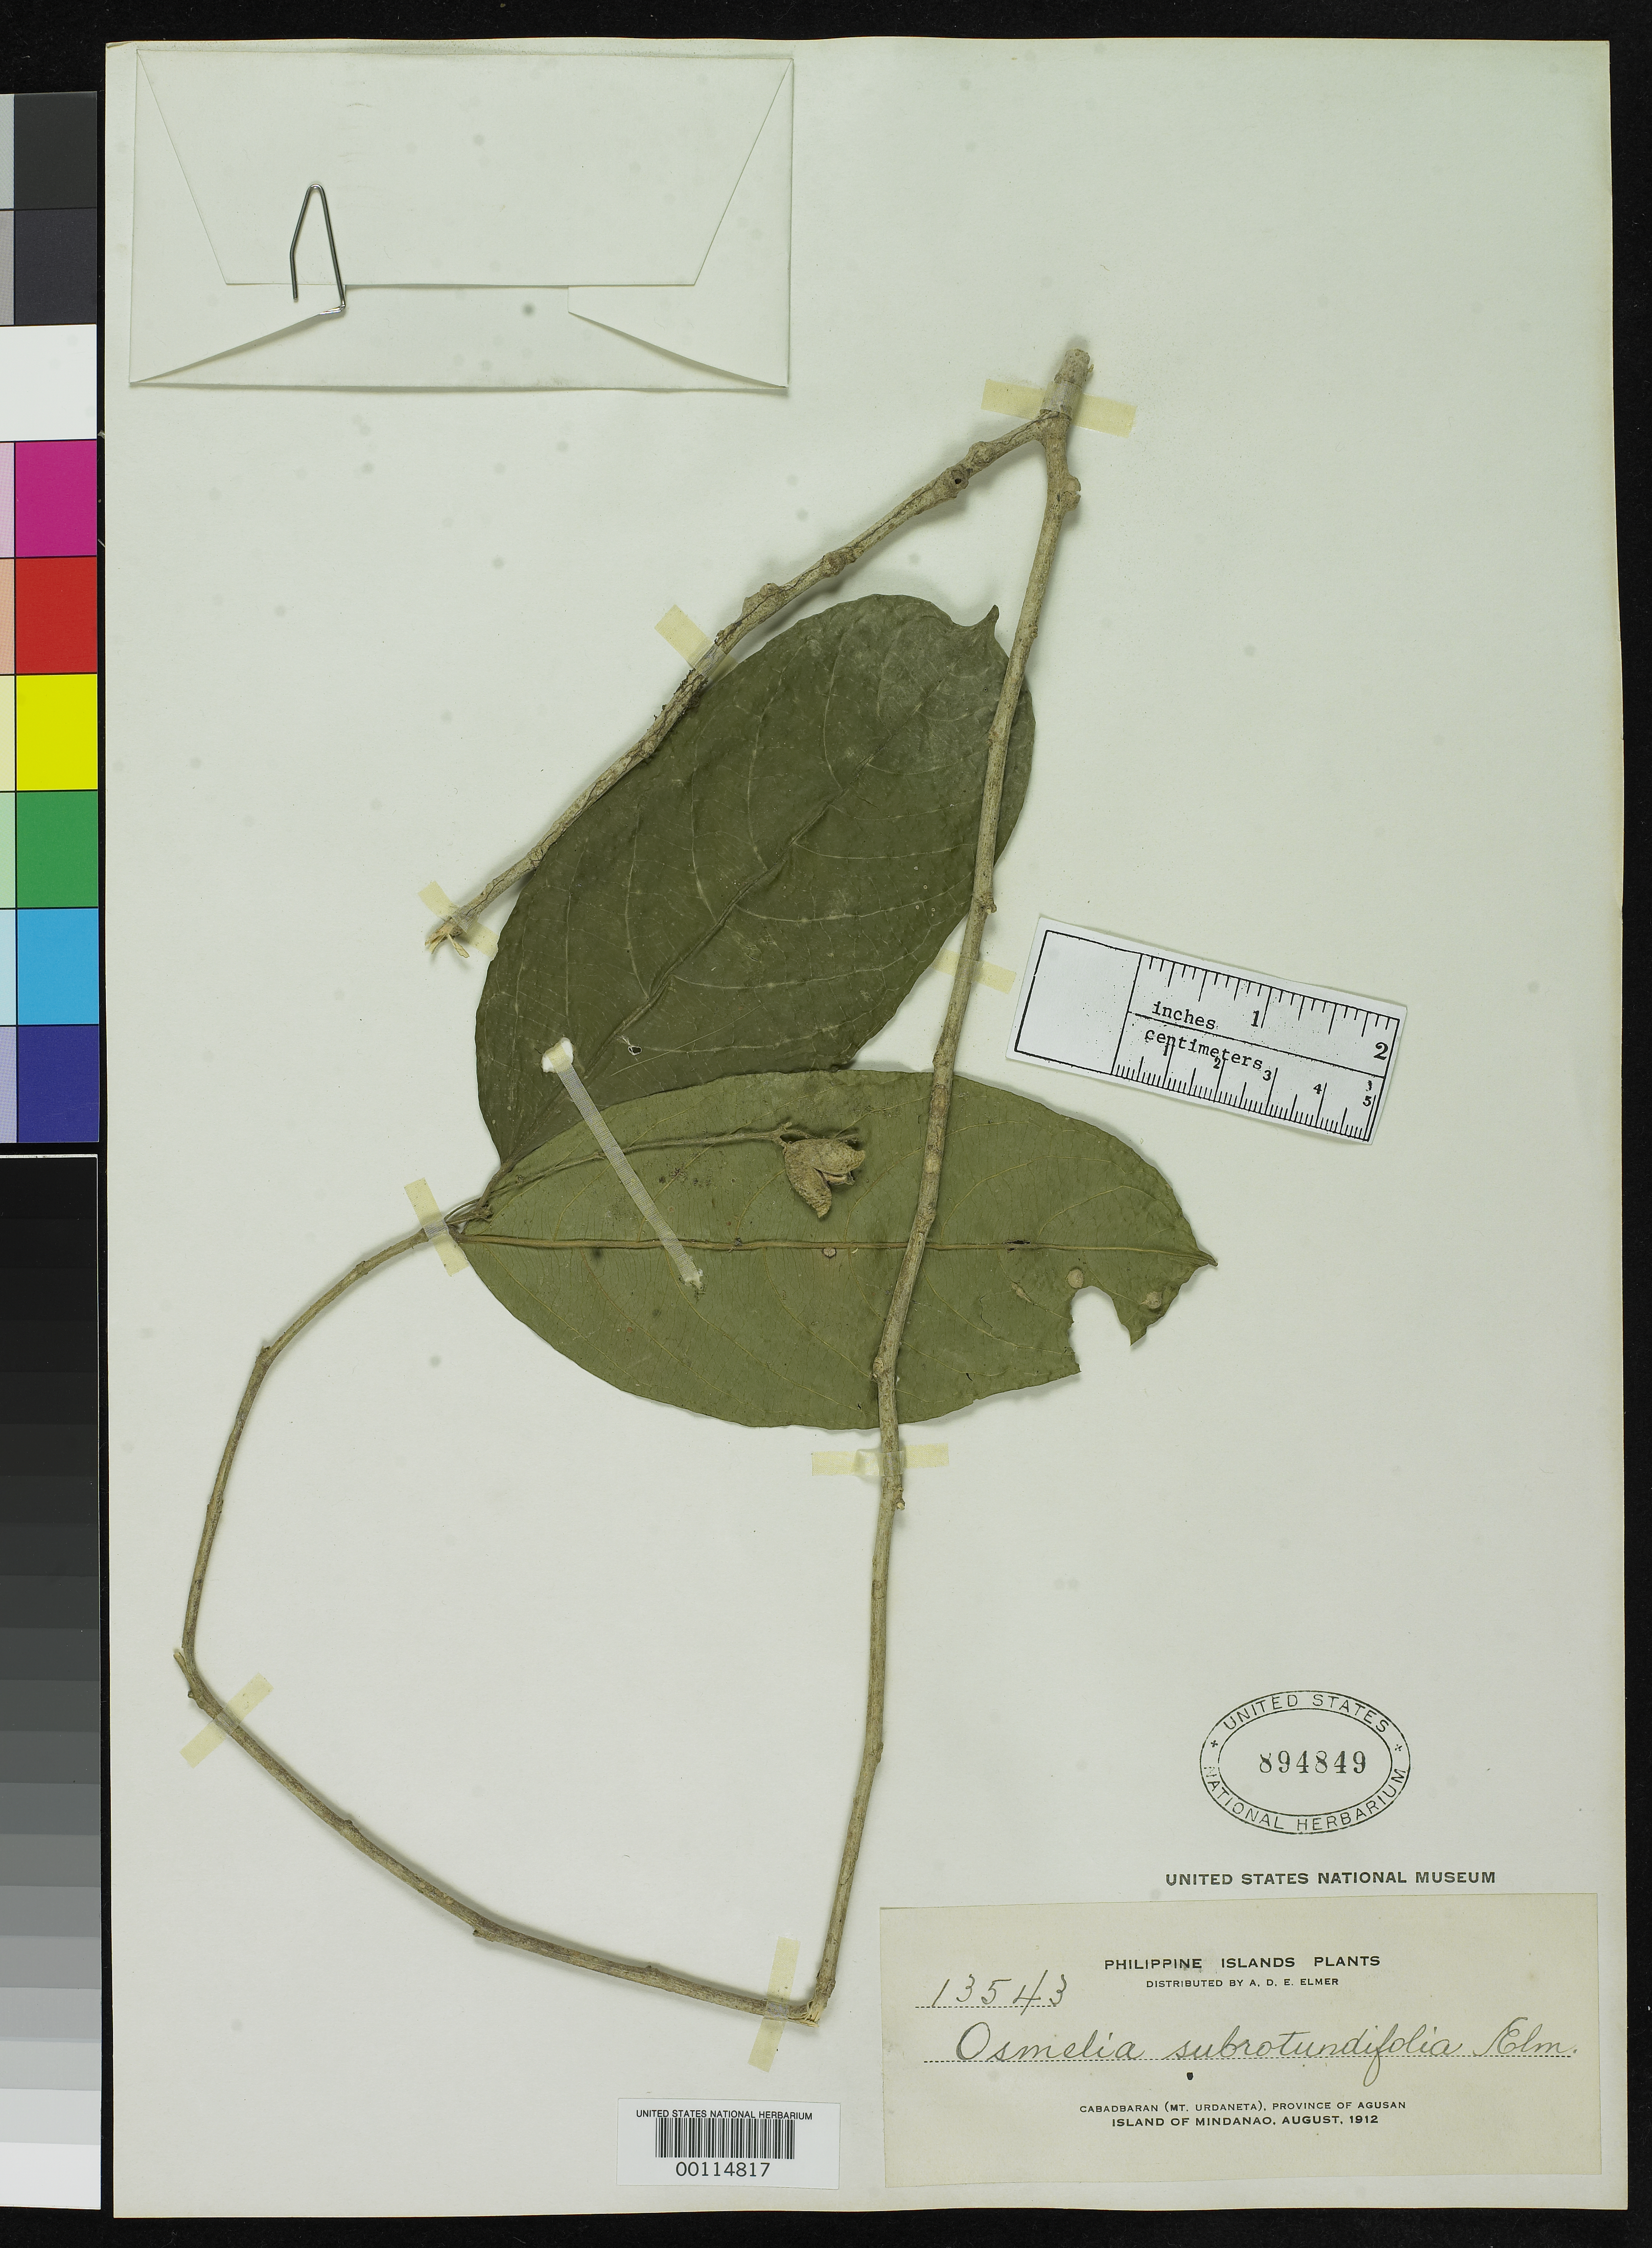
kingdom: Plantae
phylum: Tracheophyta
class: Magnoliopsida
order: Malpighiales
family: Salicaceae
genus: Osmelia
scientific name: Osmelia subrotundifolia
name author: Elmer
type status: Isotype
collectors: A. D. E. Elmer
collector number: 13543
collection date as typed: Aug 1912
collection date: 1912-08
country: Philippines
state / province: Caraga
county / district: Agusan del Norte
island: Mindanao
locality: Cabadbaran (Mt. Urdaneta), Province of Agusan, Island of Mindanao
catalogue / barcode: US 894849